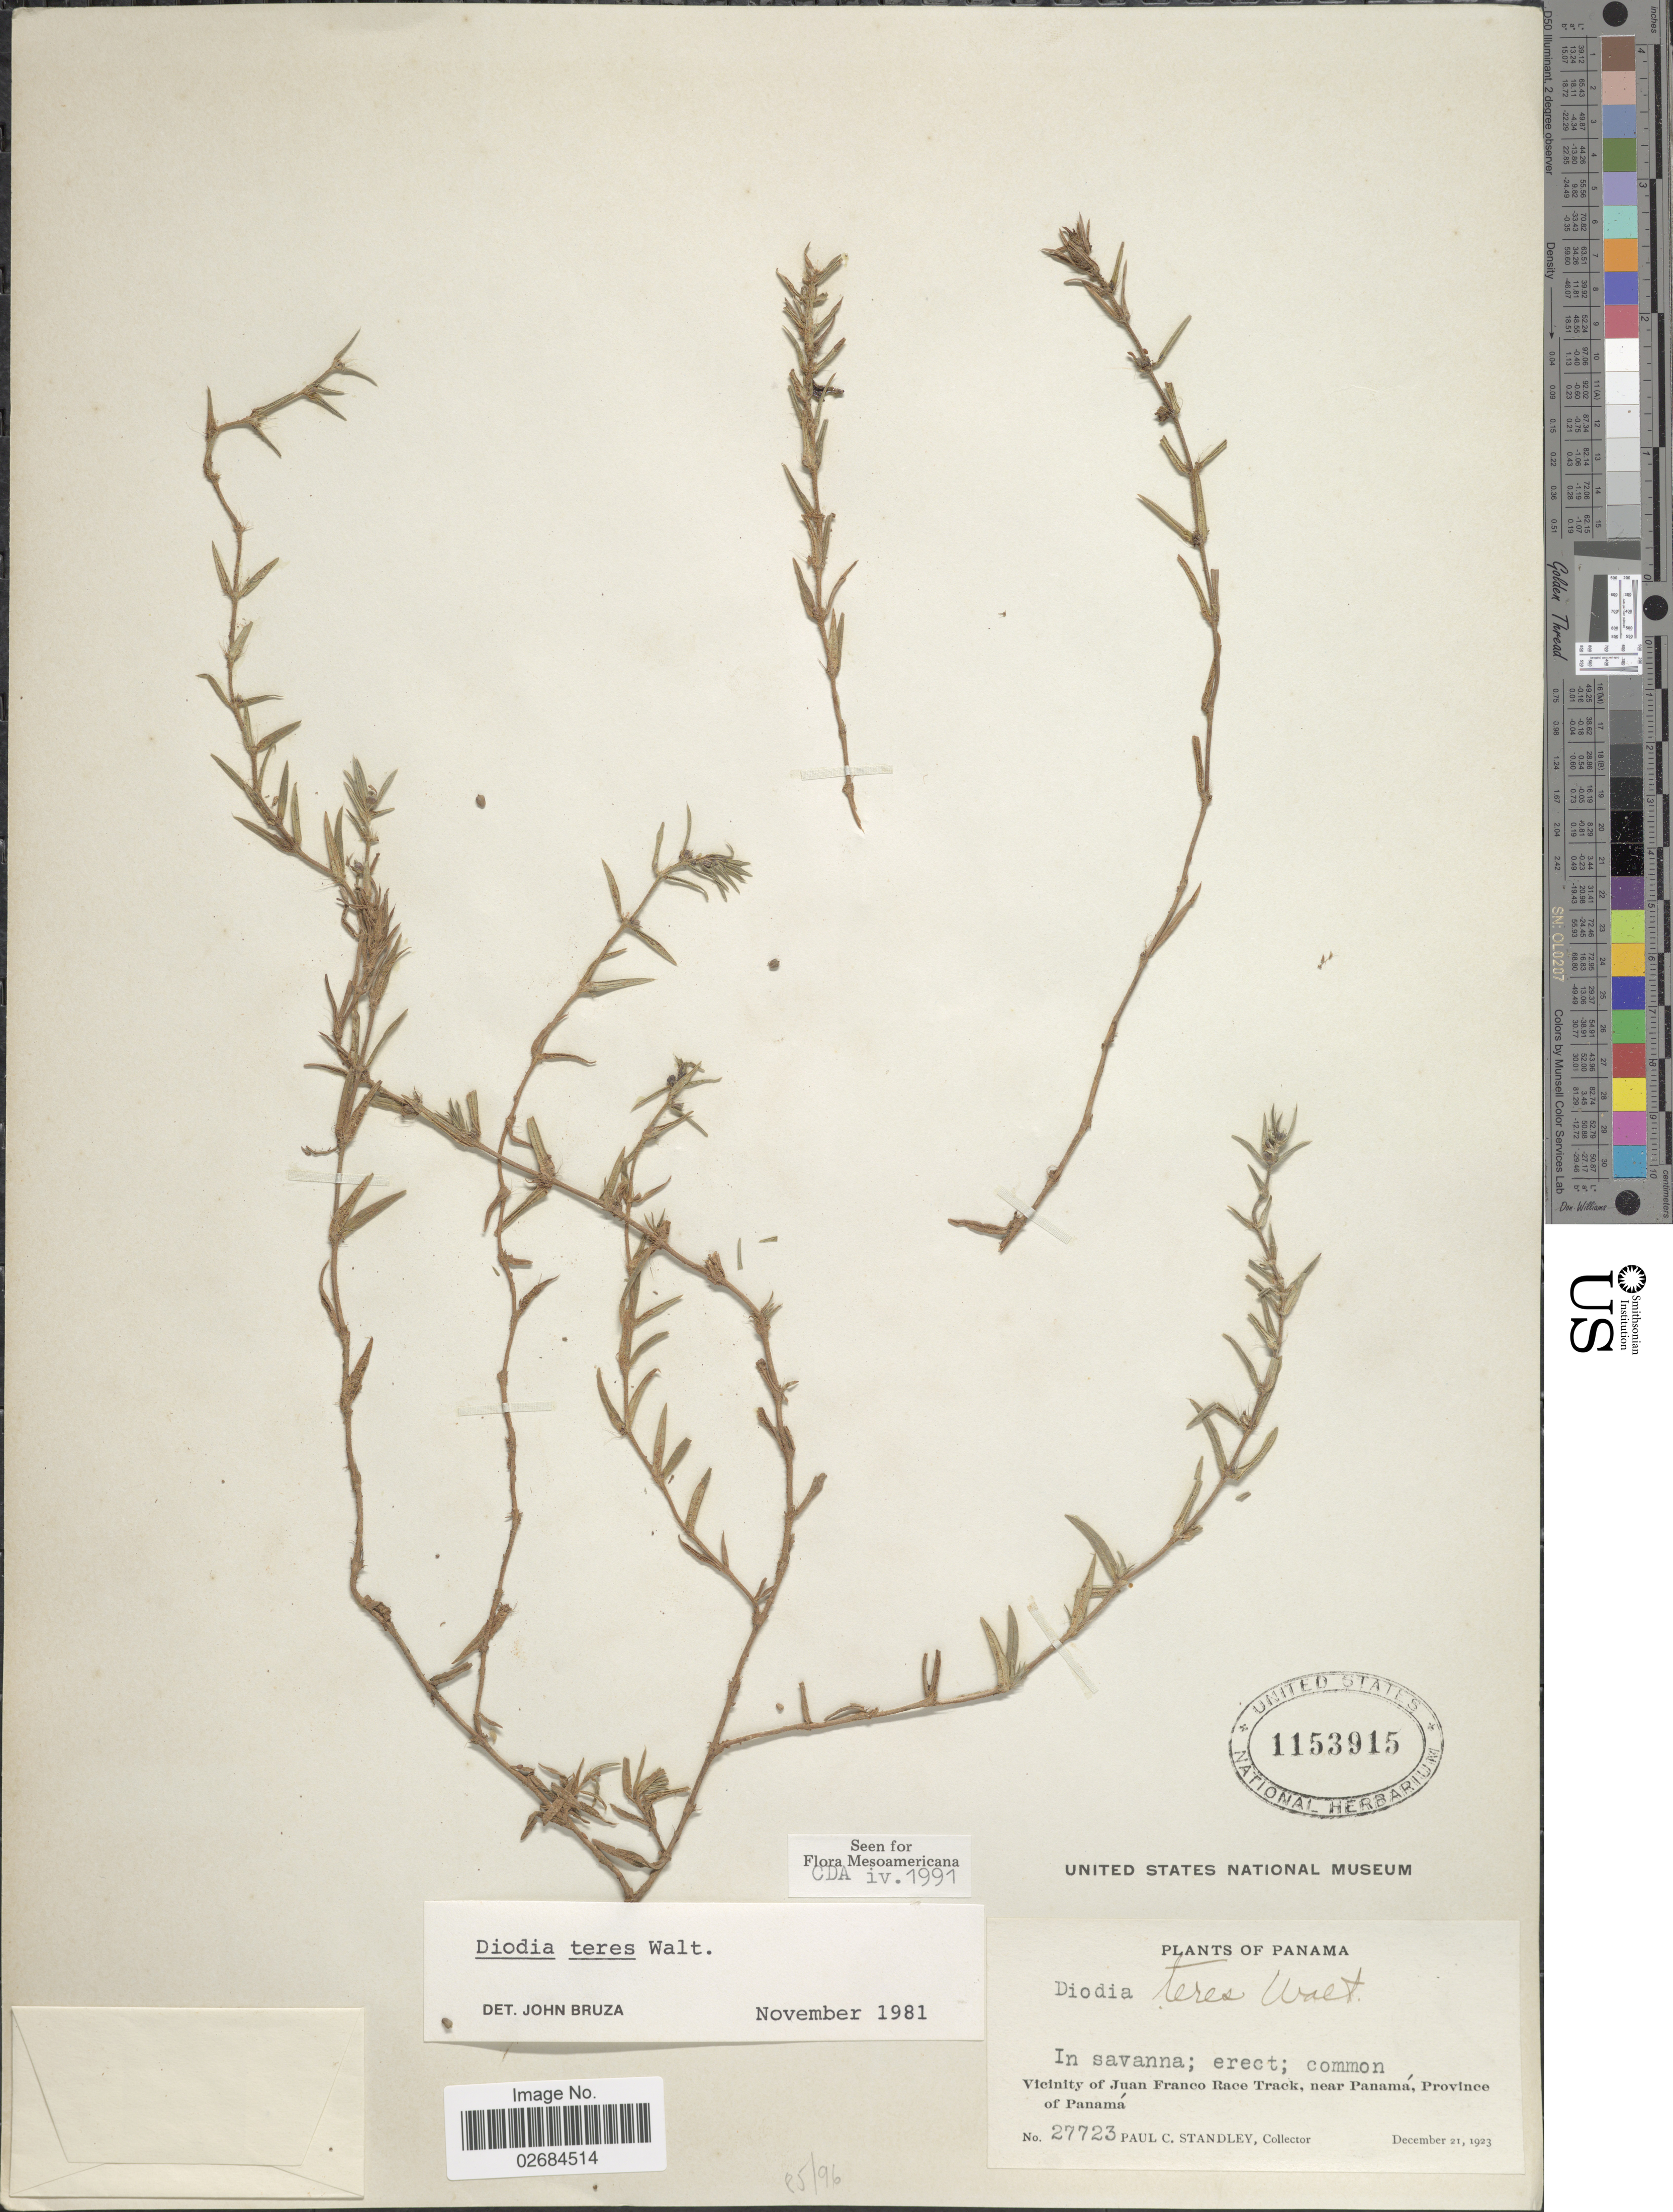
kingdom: Plantae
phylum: Tracheophyta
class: Magnoliopsida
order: Gentianales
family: Rubiaceae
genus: Diodia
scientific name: Diodia teres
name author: Walter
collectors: P. C. Standley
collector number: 27723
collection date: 1923-12-21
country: Panama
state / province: Panamá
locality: Vicinity of Juan Franco Race Track, near Panamá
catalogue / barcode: US 1153915